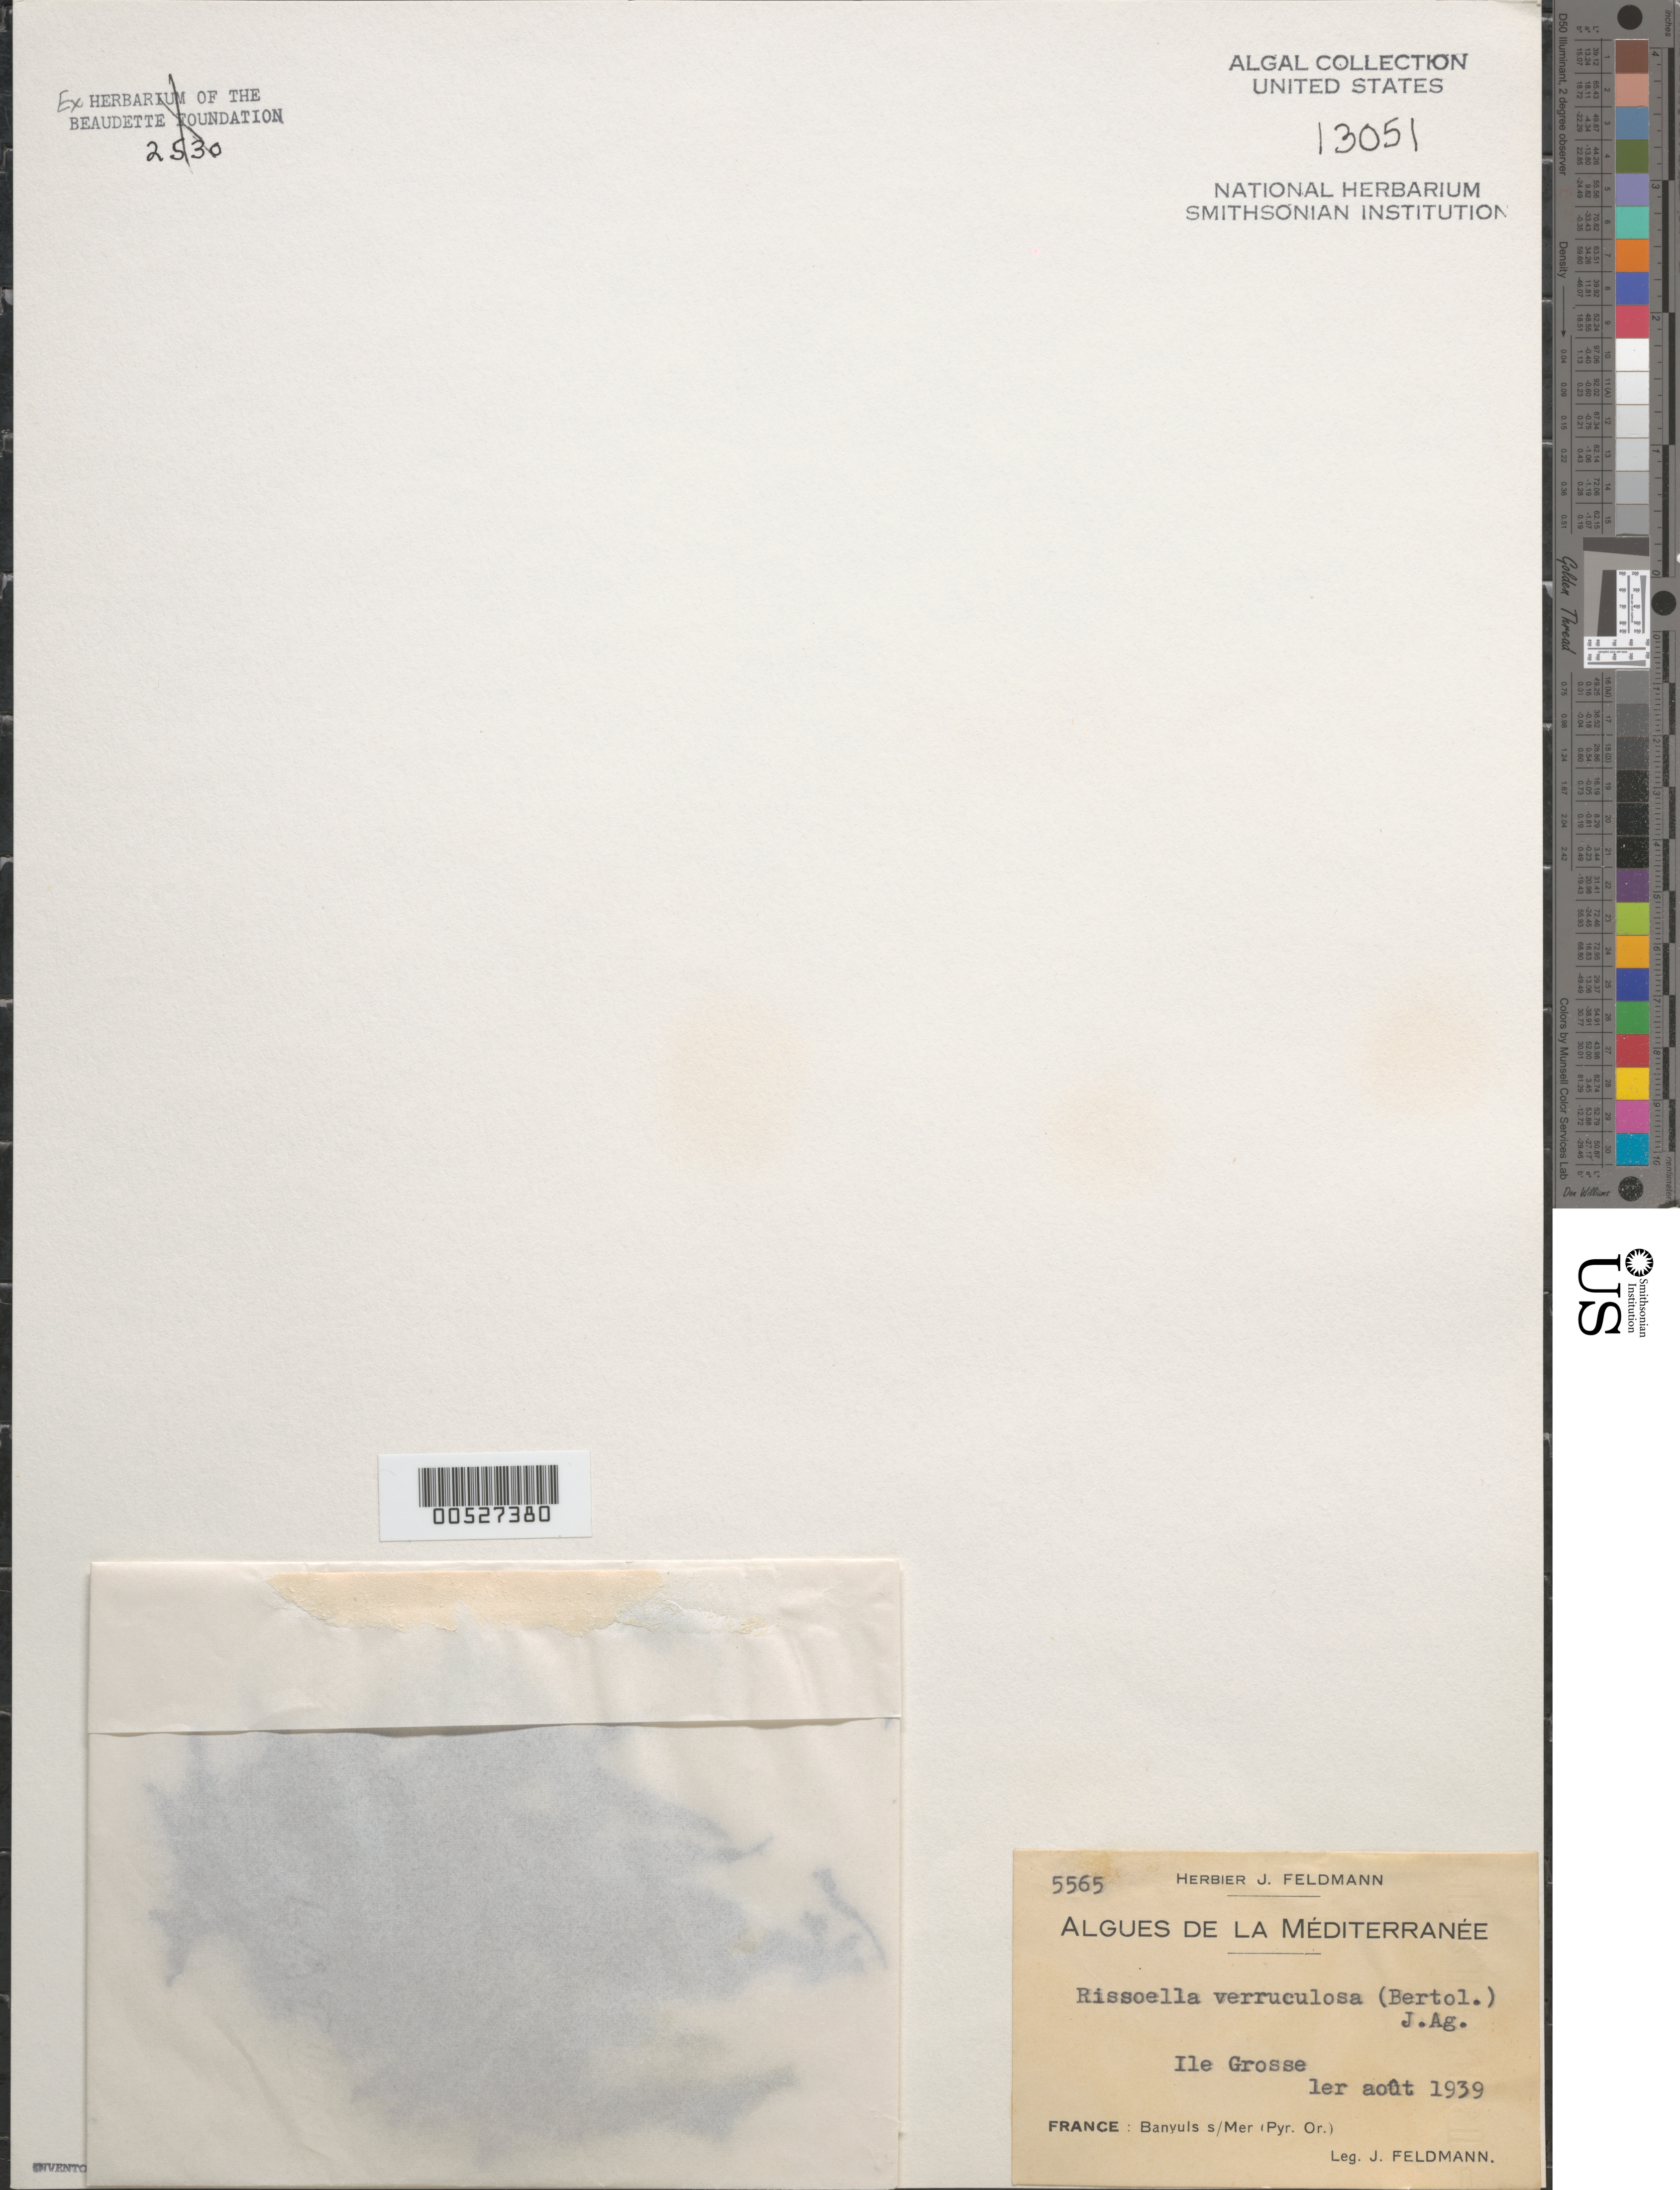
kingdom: Plantae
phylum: Rhodophyta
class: Florideophyceae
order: Gigartinales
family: Rissoellaceae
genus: Rissoella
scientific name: Rissoella verruculosa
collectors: J. Feldmann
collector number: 5565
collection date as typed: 01 Aug 1939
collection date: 1939-08-01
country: France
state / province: Occitanie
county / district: Pyrénées-Orientales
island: Ile Grosse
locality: Banyuls-sur-Mer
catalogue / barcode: US 13051